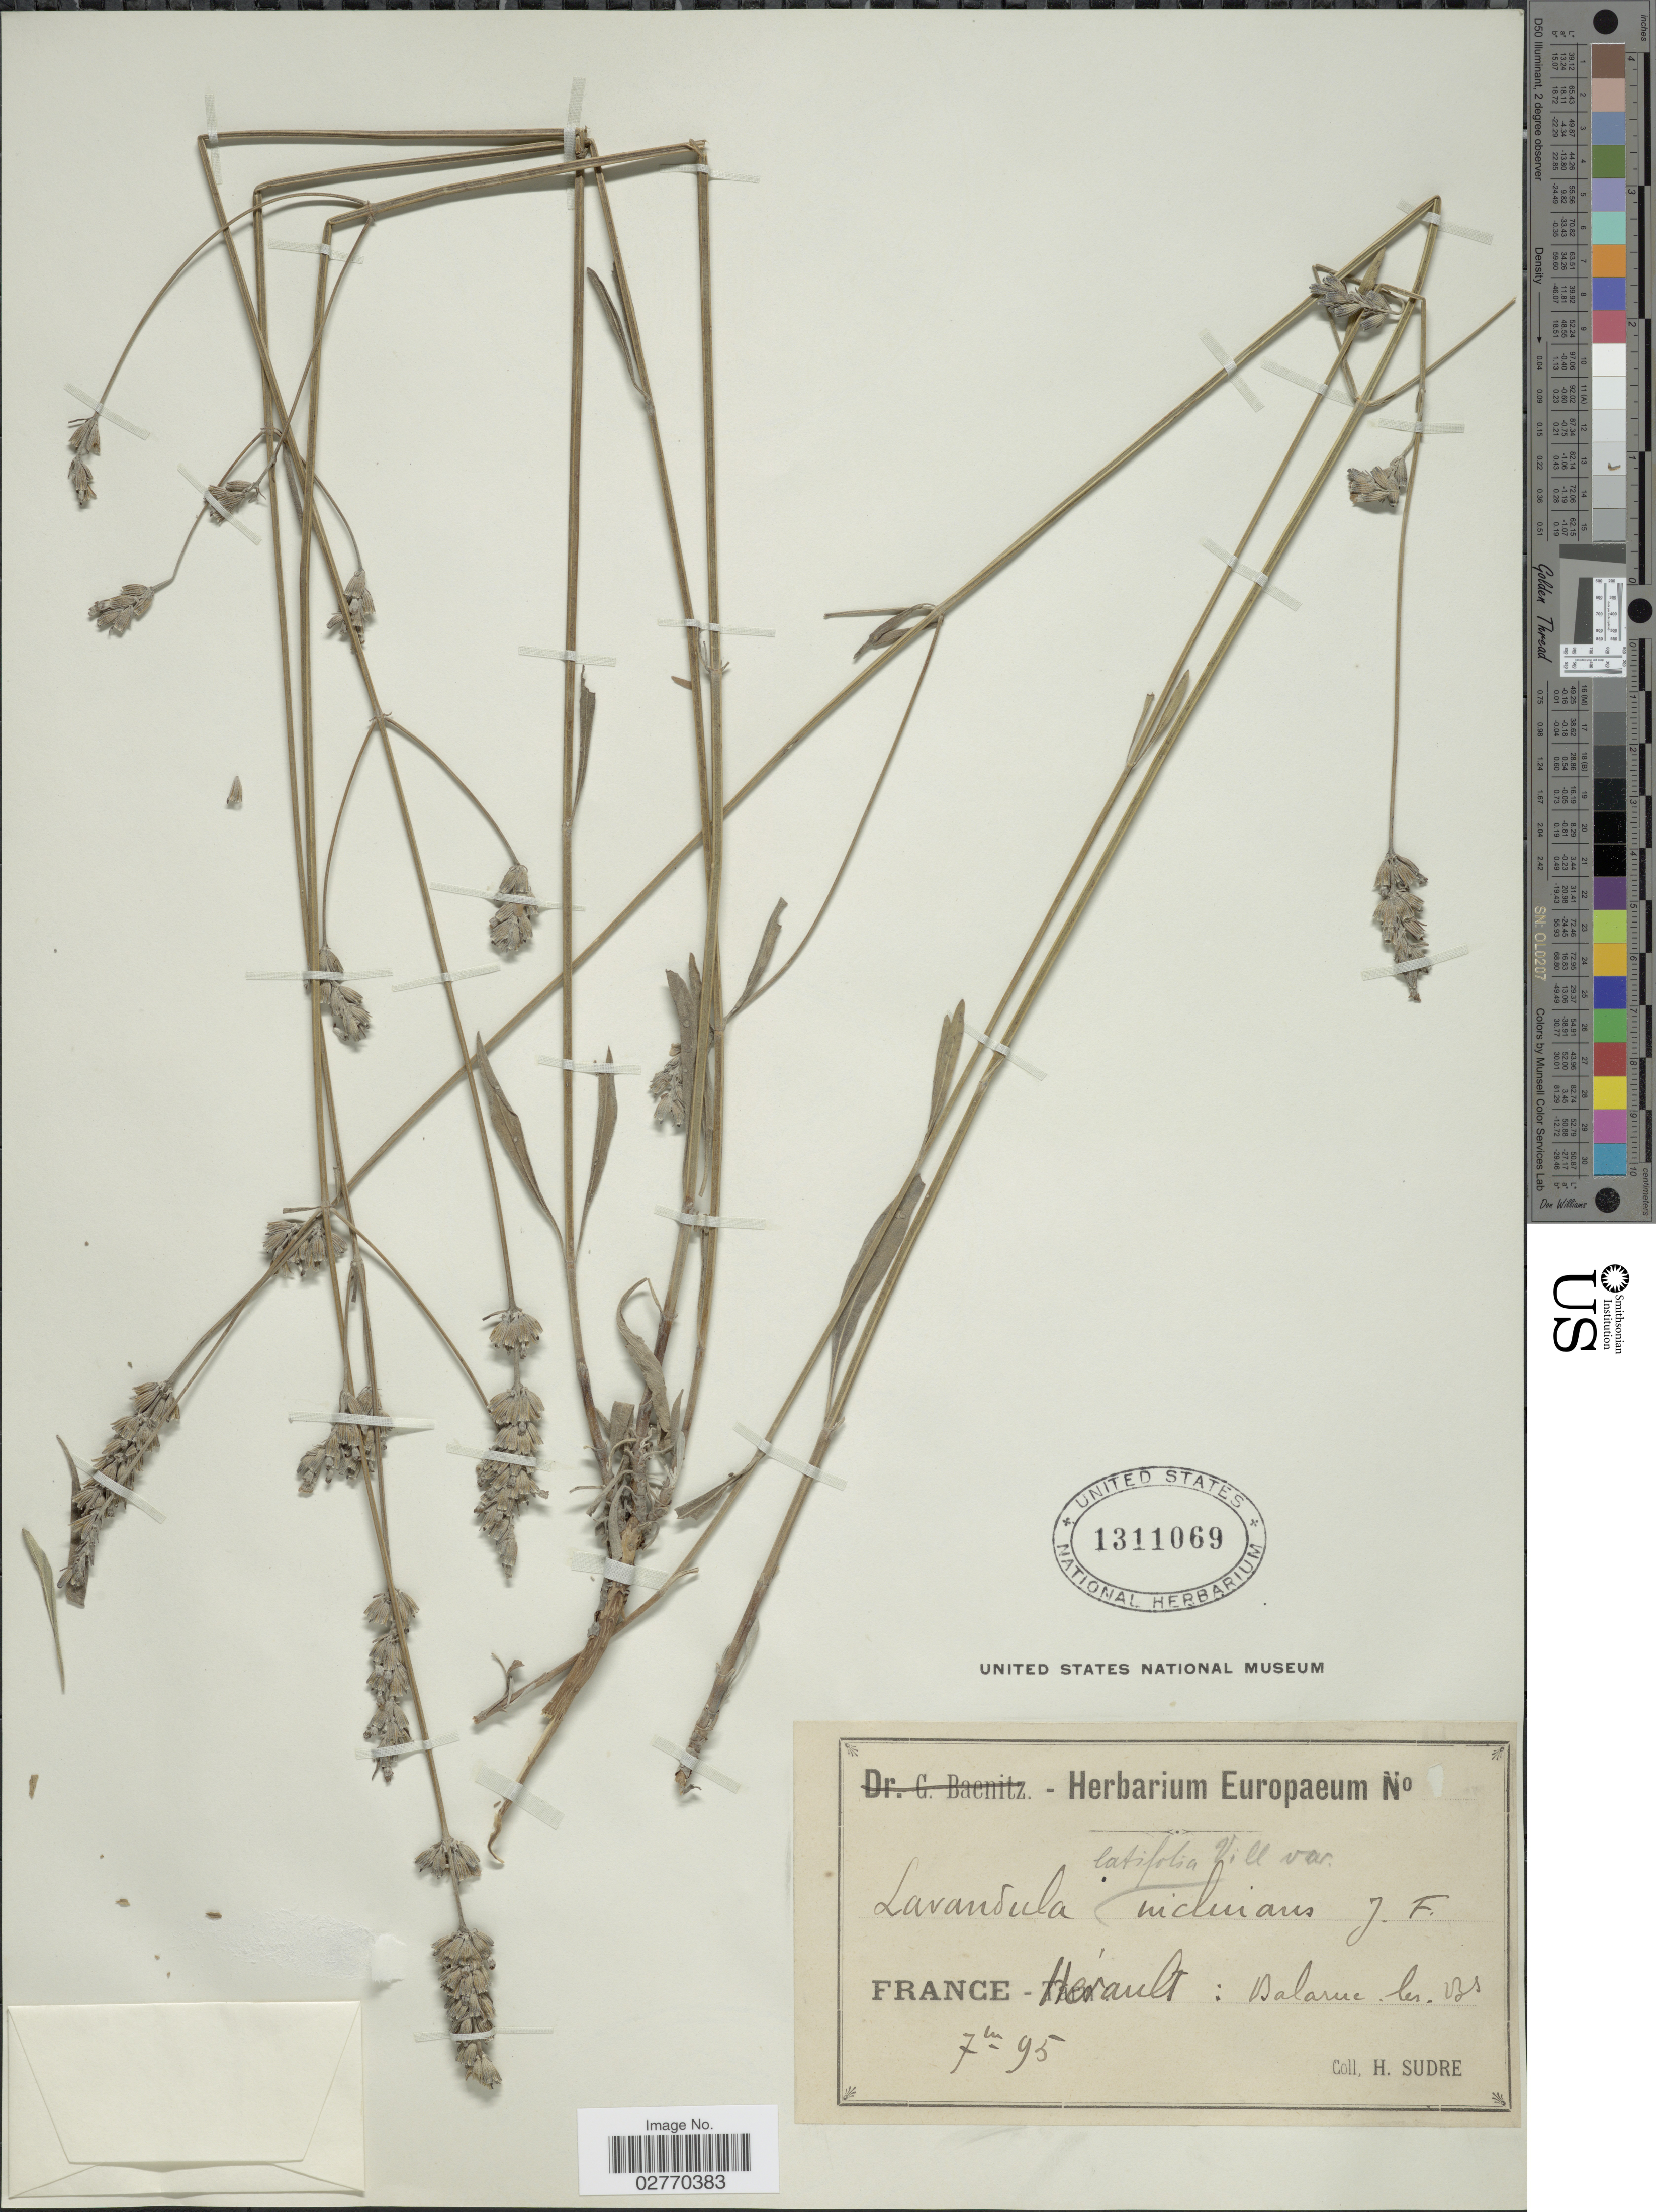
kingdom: Plantae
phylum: Tracheophyta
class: Magnoliopsida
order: Lamiales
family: Lamiaceae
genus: Lavandula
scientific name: Lavandula latifolia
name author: Medik.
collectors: H. Sudre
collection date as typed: Transcribed d/m/y: /9/95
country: France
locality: Herault: Balaruc les BS.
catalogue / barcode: US 1311069